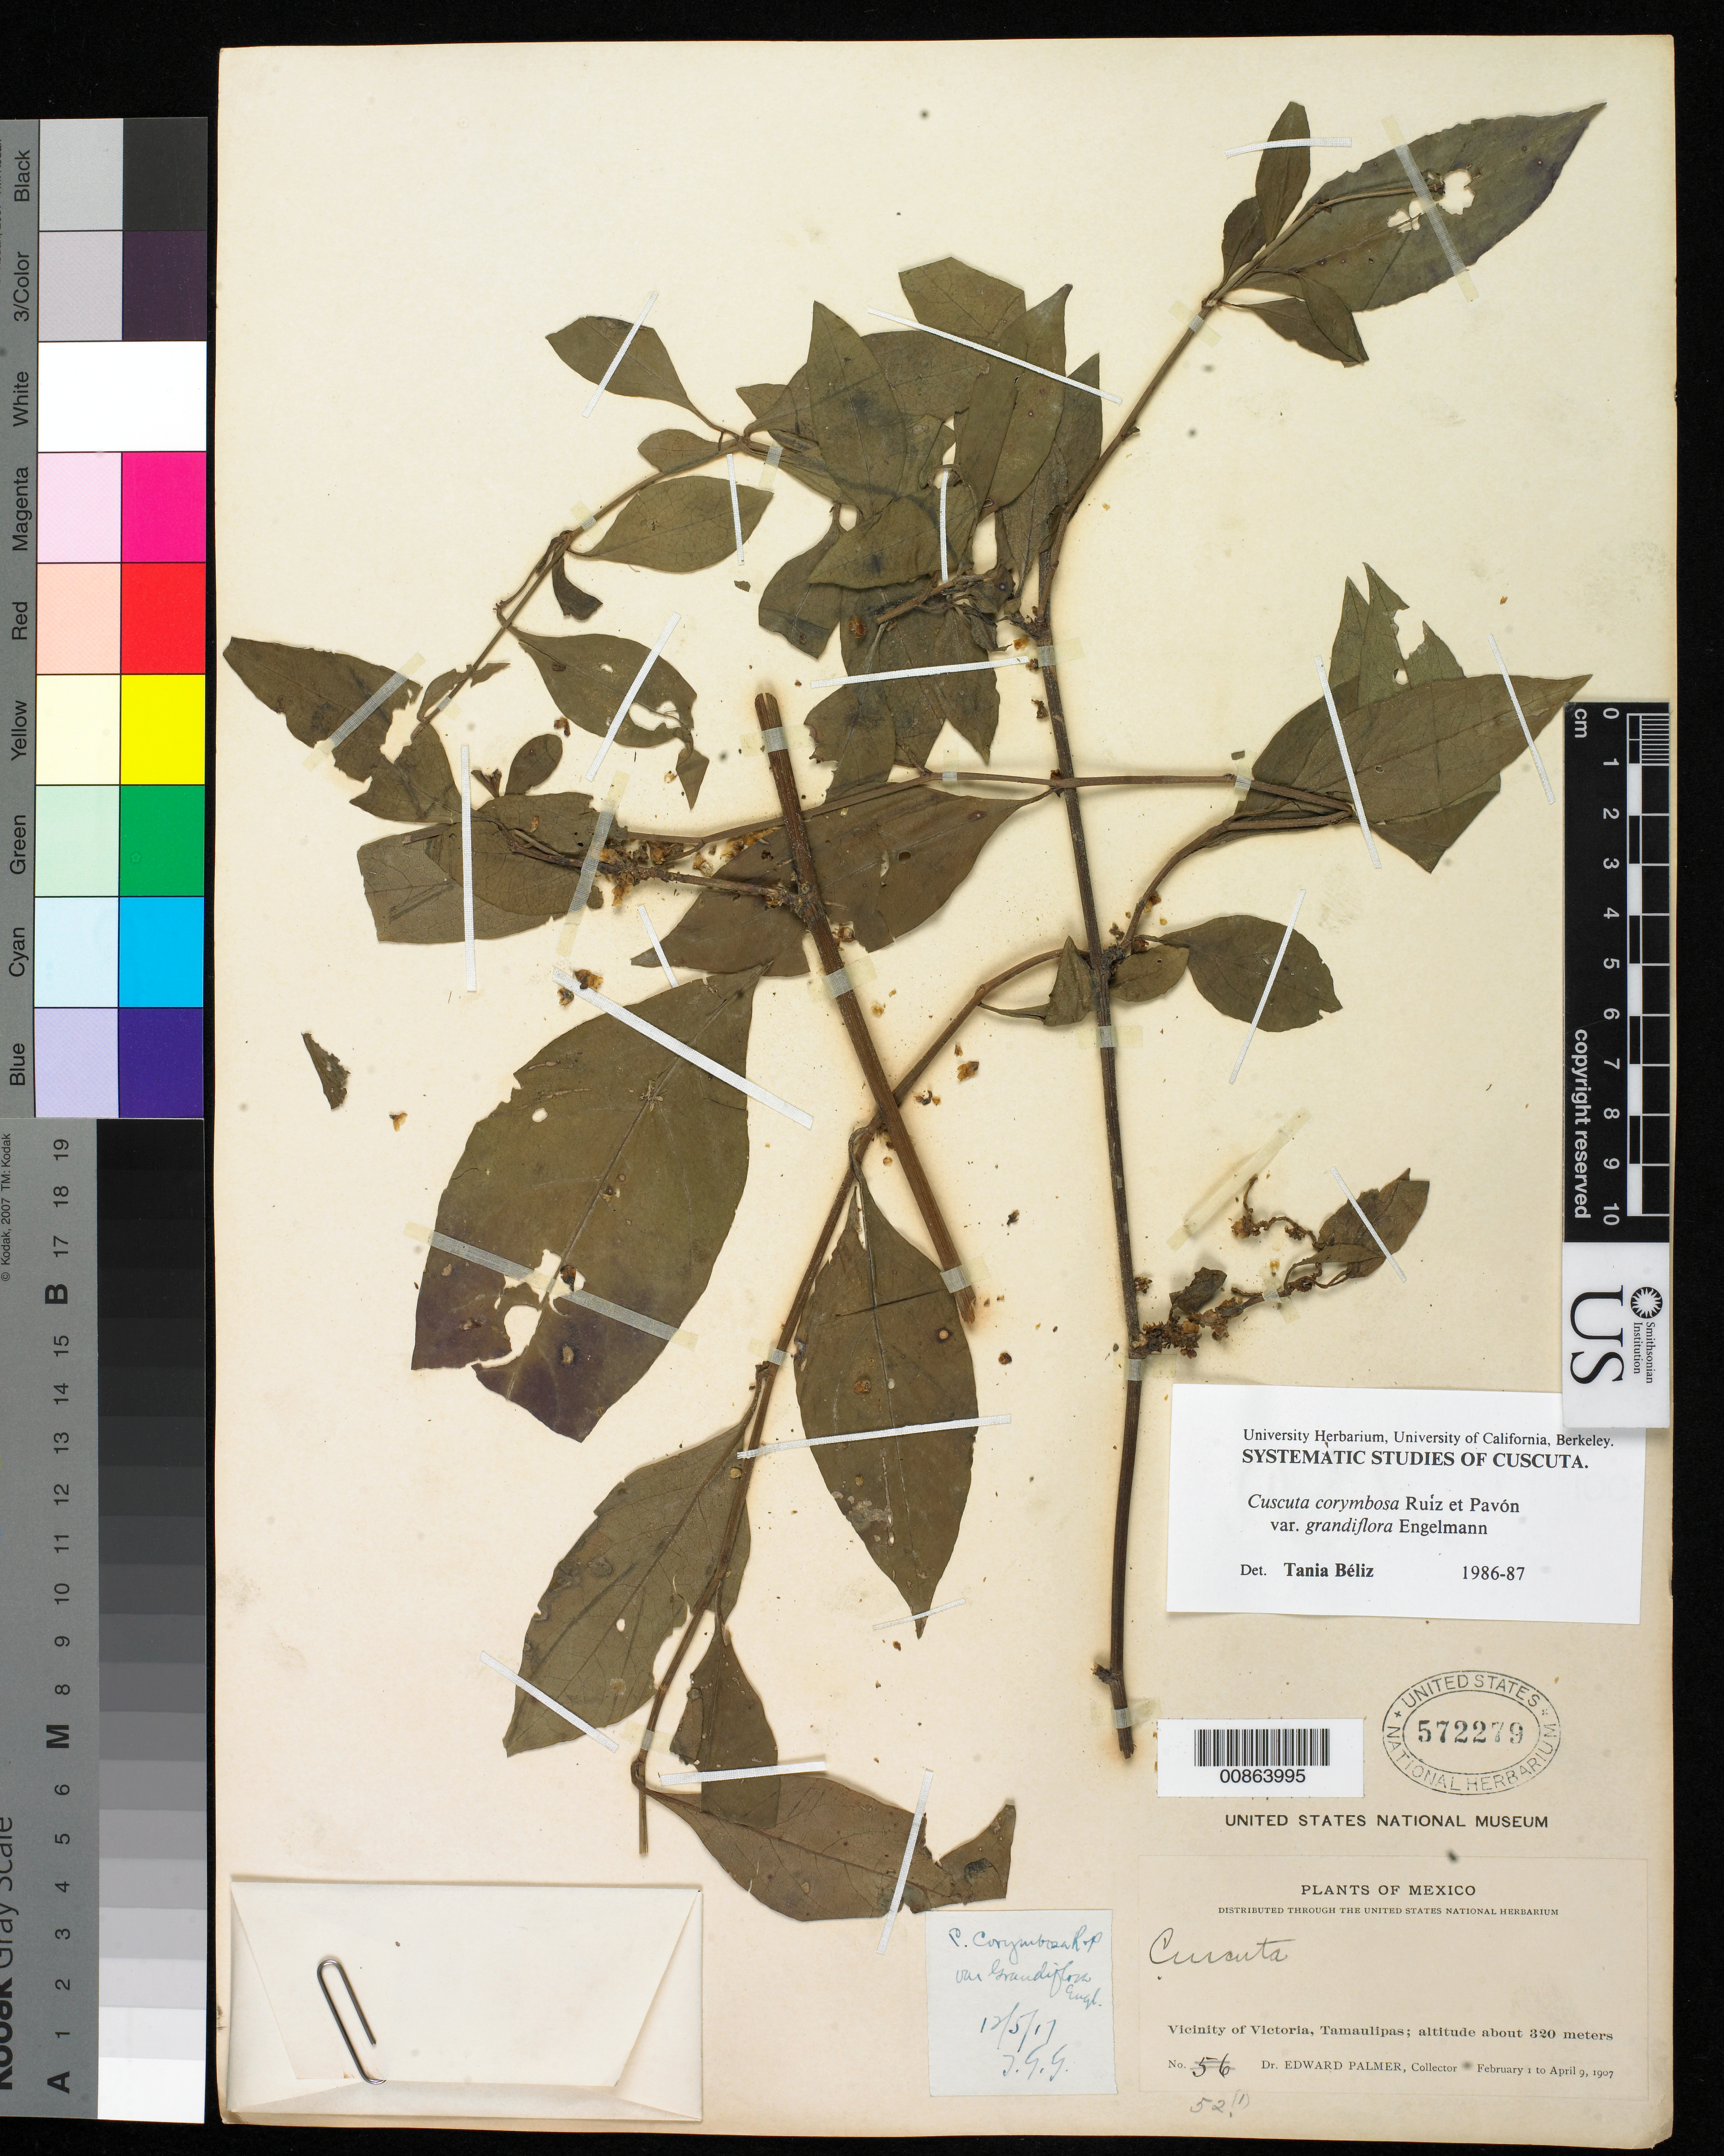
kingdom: Plantae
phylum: Tracheophyta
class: Magnoliopsida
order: Solanales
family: Convolvulaceae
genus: Cuscuta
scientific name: Cuscuta corymbosa var. grandiflora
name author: Engelm.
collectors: E. Palmer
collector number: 52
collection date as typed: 01 Feb 1907 to 09 Apr 1907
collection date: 1907-02-01/1907-04-09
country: Mexico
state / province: Tamaulipas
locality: Vicinity of Victoria.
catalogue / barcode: US 572279